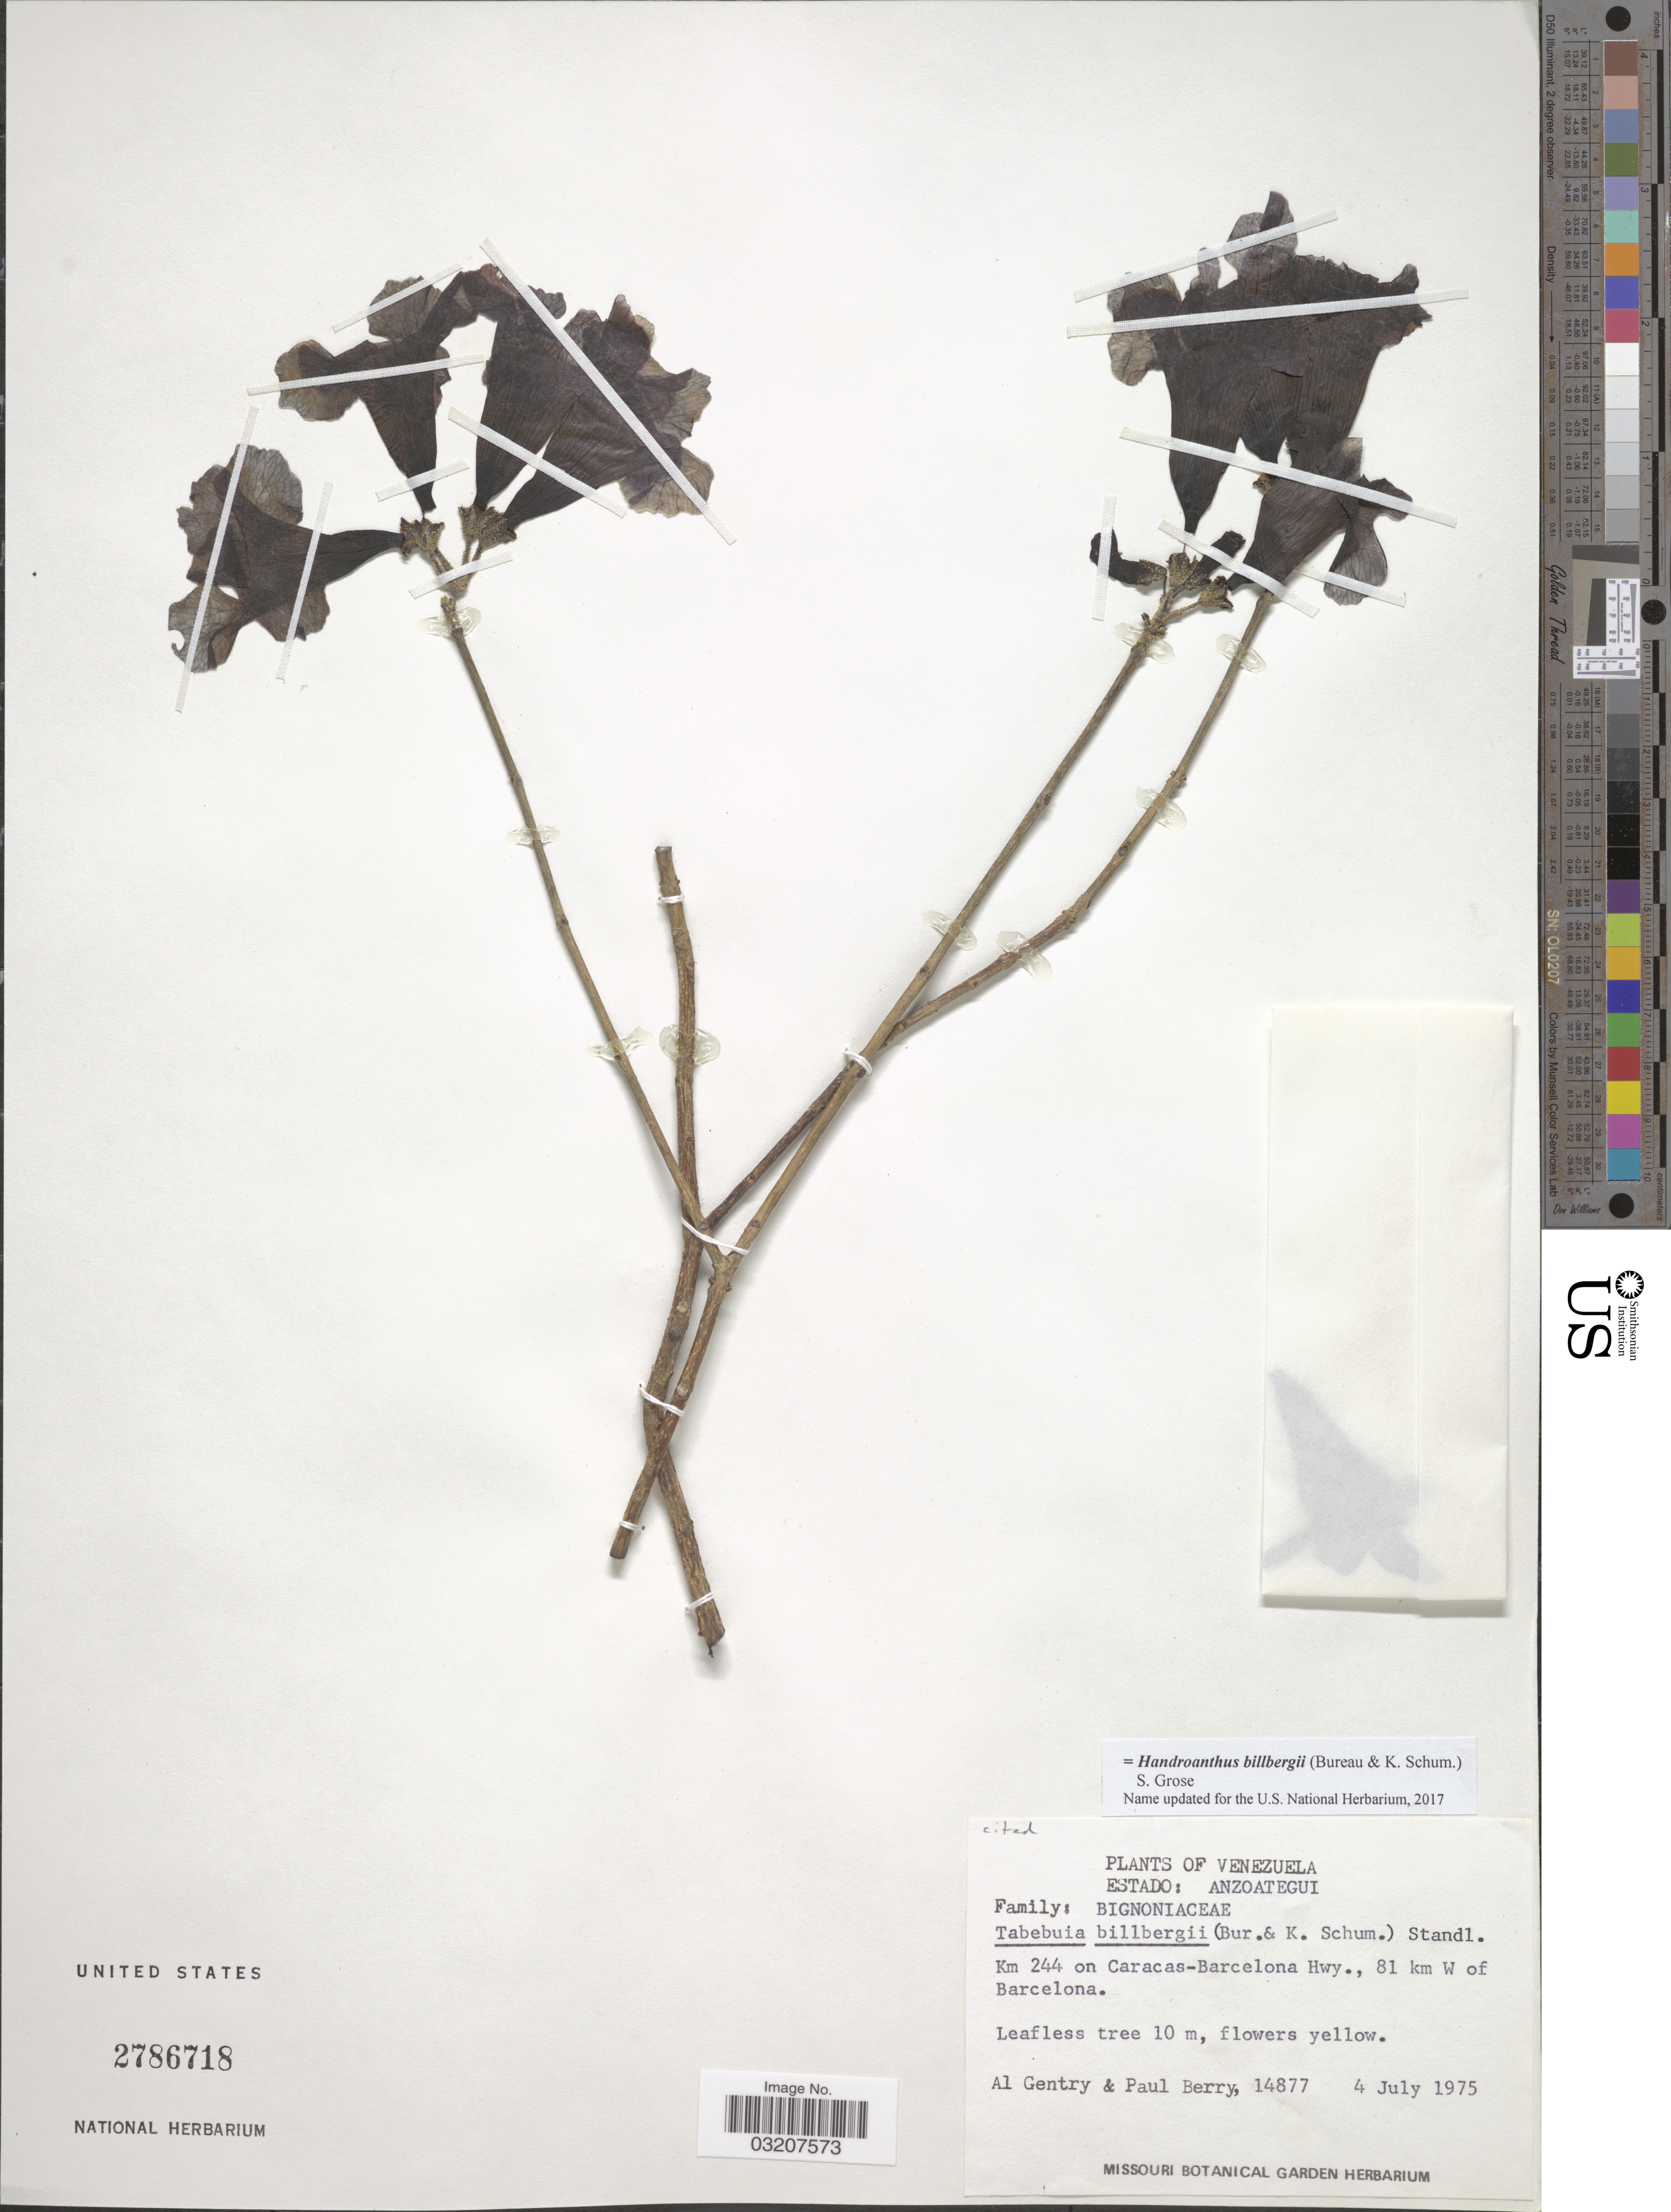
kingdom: Plantae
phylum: Tracheophyta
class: Magnoliopsida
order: Lamiales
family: Bignoniaceae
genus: Handroanthus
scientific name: Handroanthus billbergii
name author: (Bureau & K. Schum.) S.O. Grose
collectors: A. H. Gentry & P. T. Berry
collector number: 14877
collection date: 1975-07-04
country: Venezuela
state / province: Anzoategui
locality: Km 244 on Caracas - Barcelona Hwy., 81 km W of Barcelona.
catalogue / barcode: US 2786718